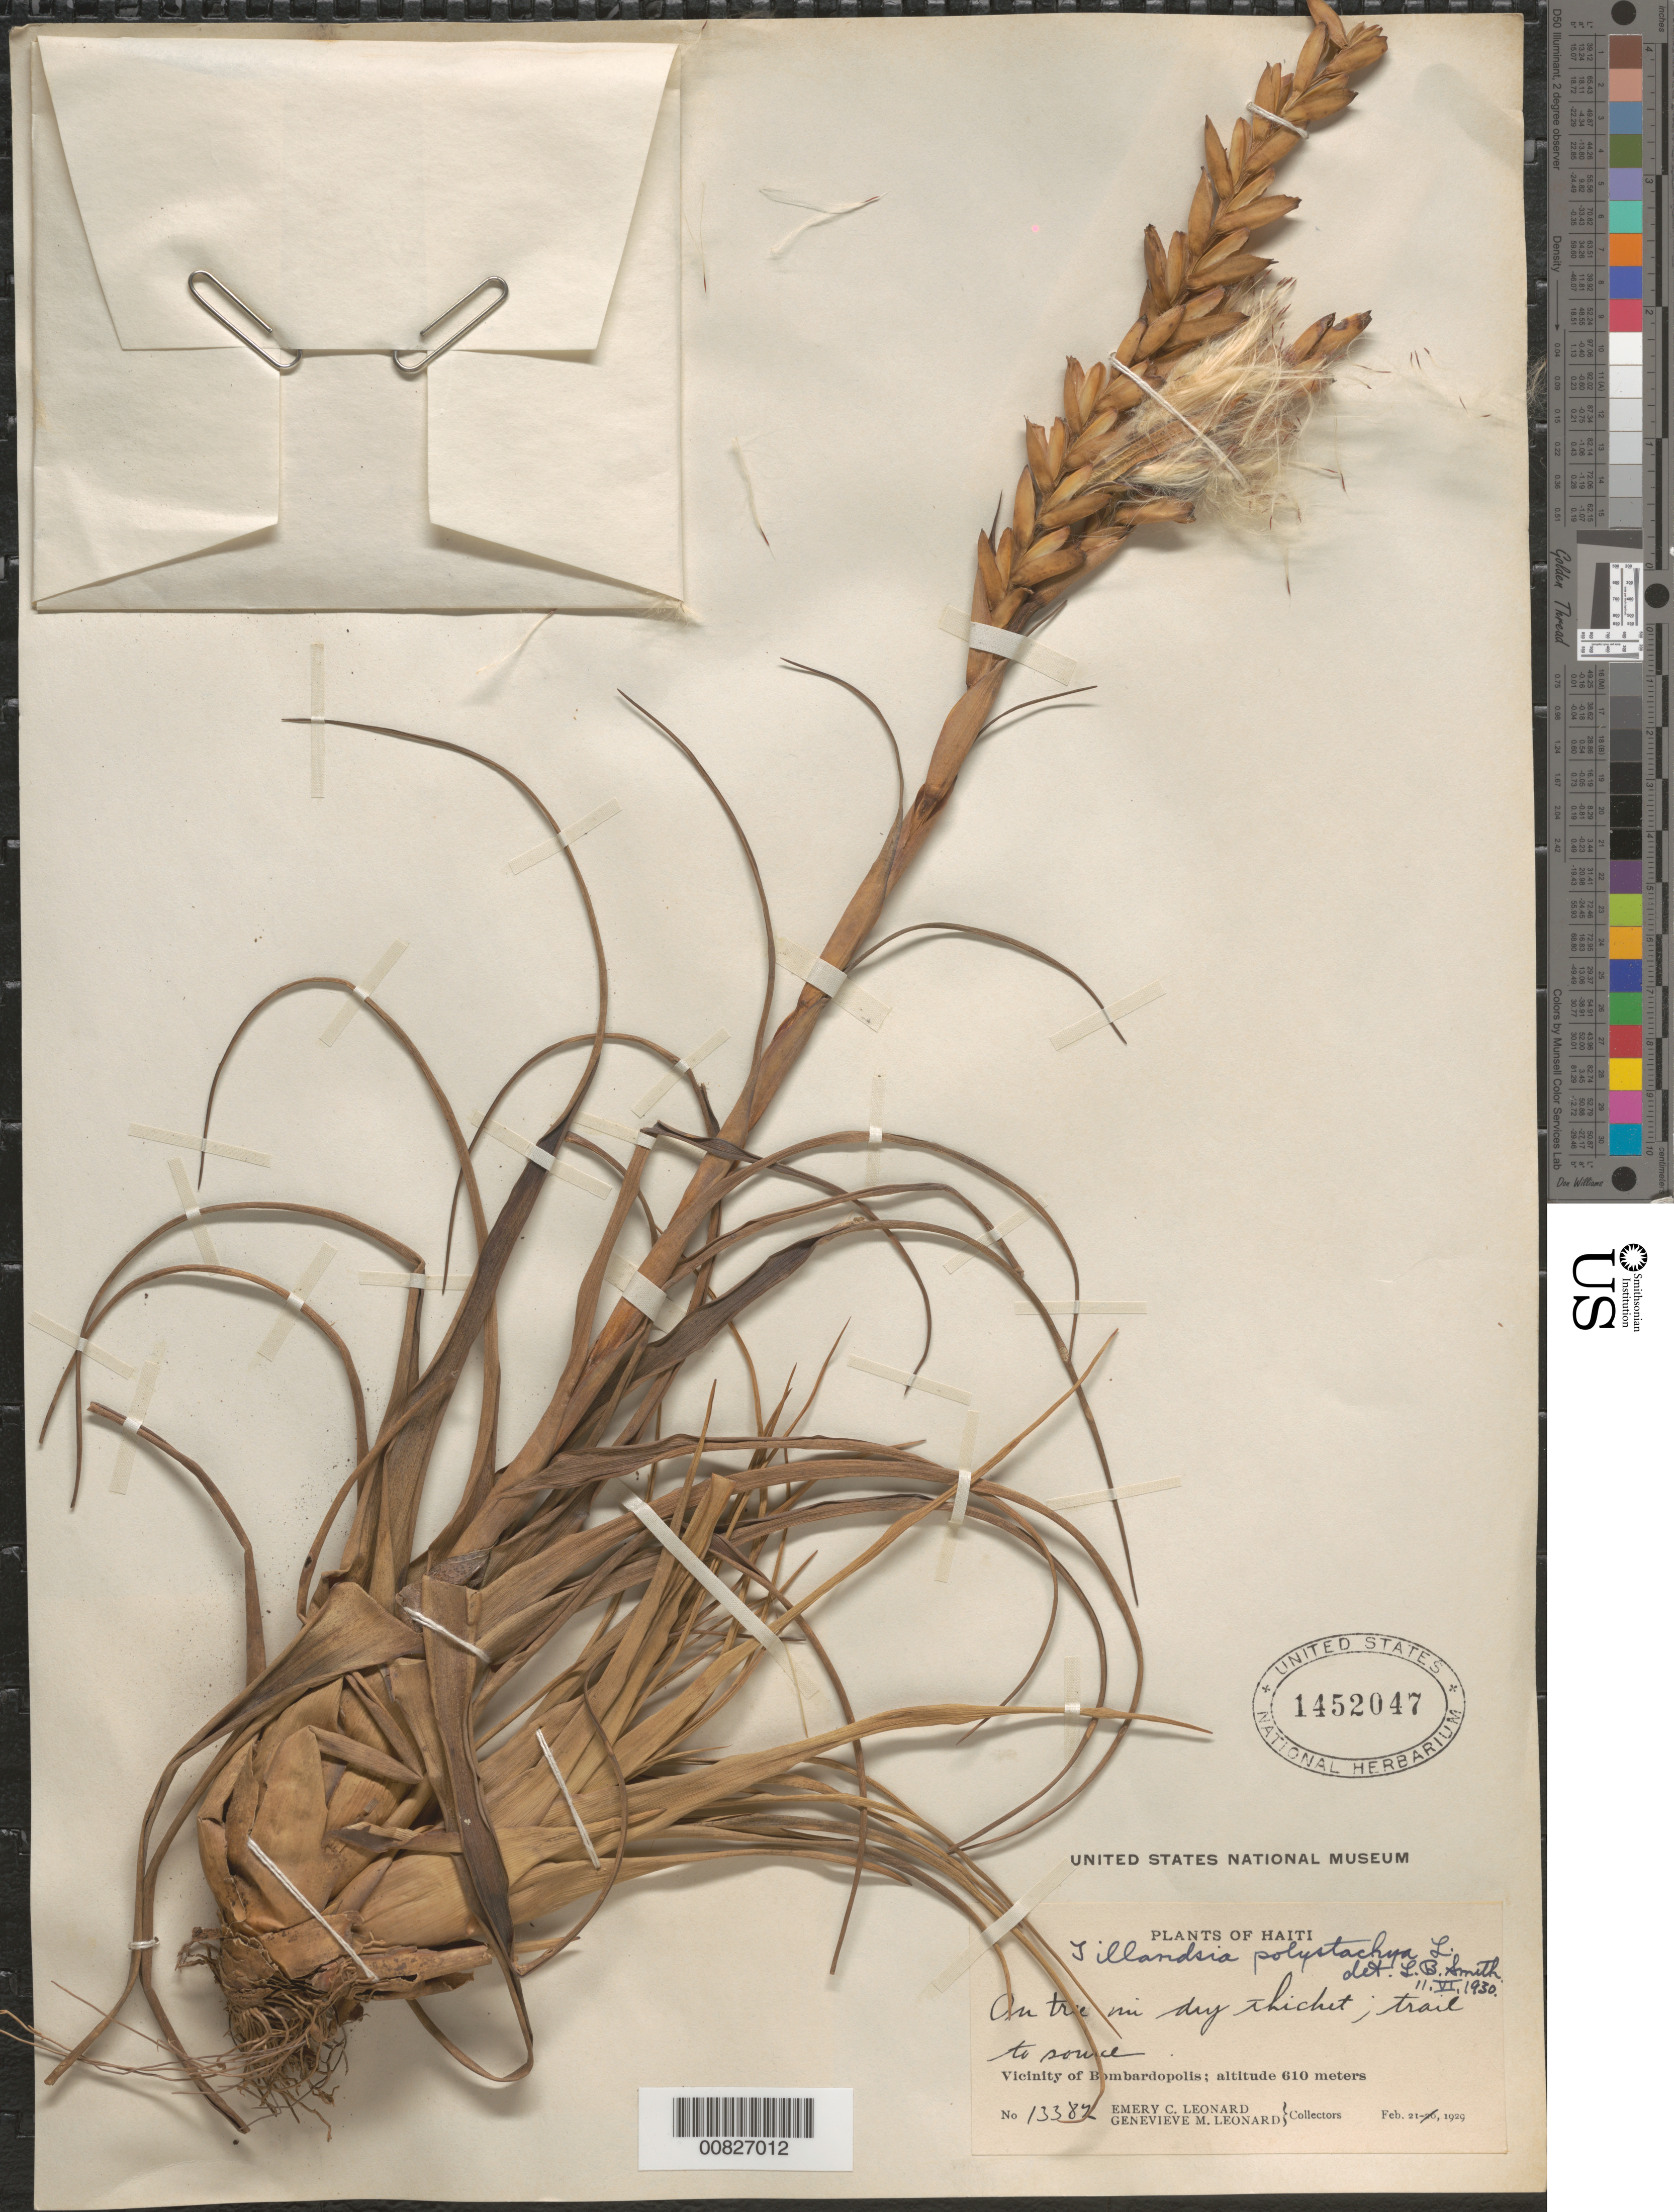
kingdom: Plantae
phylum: Tracheophyta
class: Liliopsida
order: Poales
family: Bromeliaceae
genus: Tillandsia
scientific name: Tillandsia polystachia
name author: (L.) L.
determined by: Smith, Lyman B., (US), NMNH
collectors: E. C. Leonard & G. M. Leonard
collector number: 13382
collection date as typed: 21 Feb 1929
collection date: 1929-02-21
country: Haiti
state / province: Nord-Ouest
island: Hispaniola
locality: Vicinity of Bombardopolis. In dry thicket, trail to source.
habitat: On tree. In dry thicket.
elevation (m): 610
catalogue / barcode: US 1452047